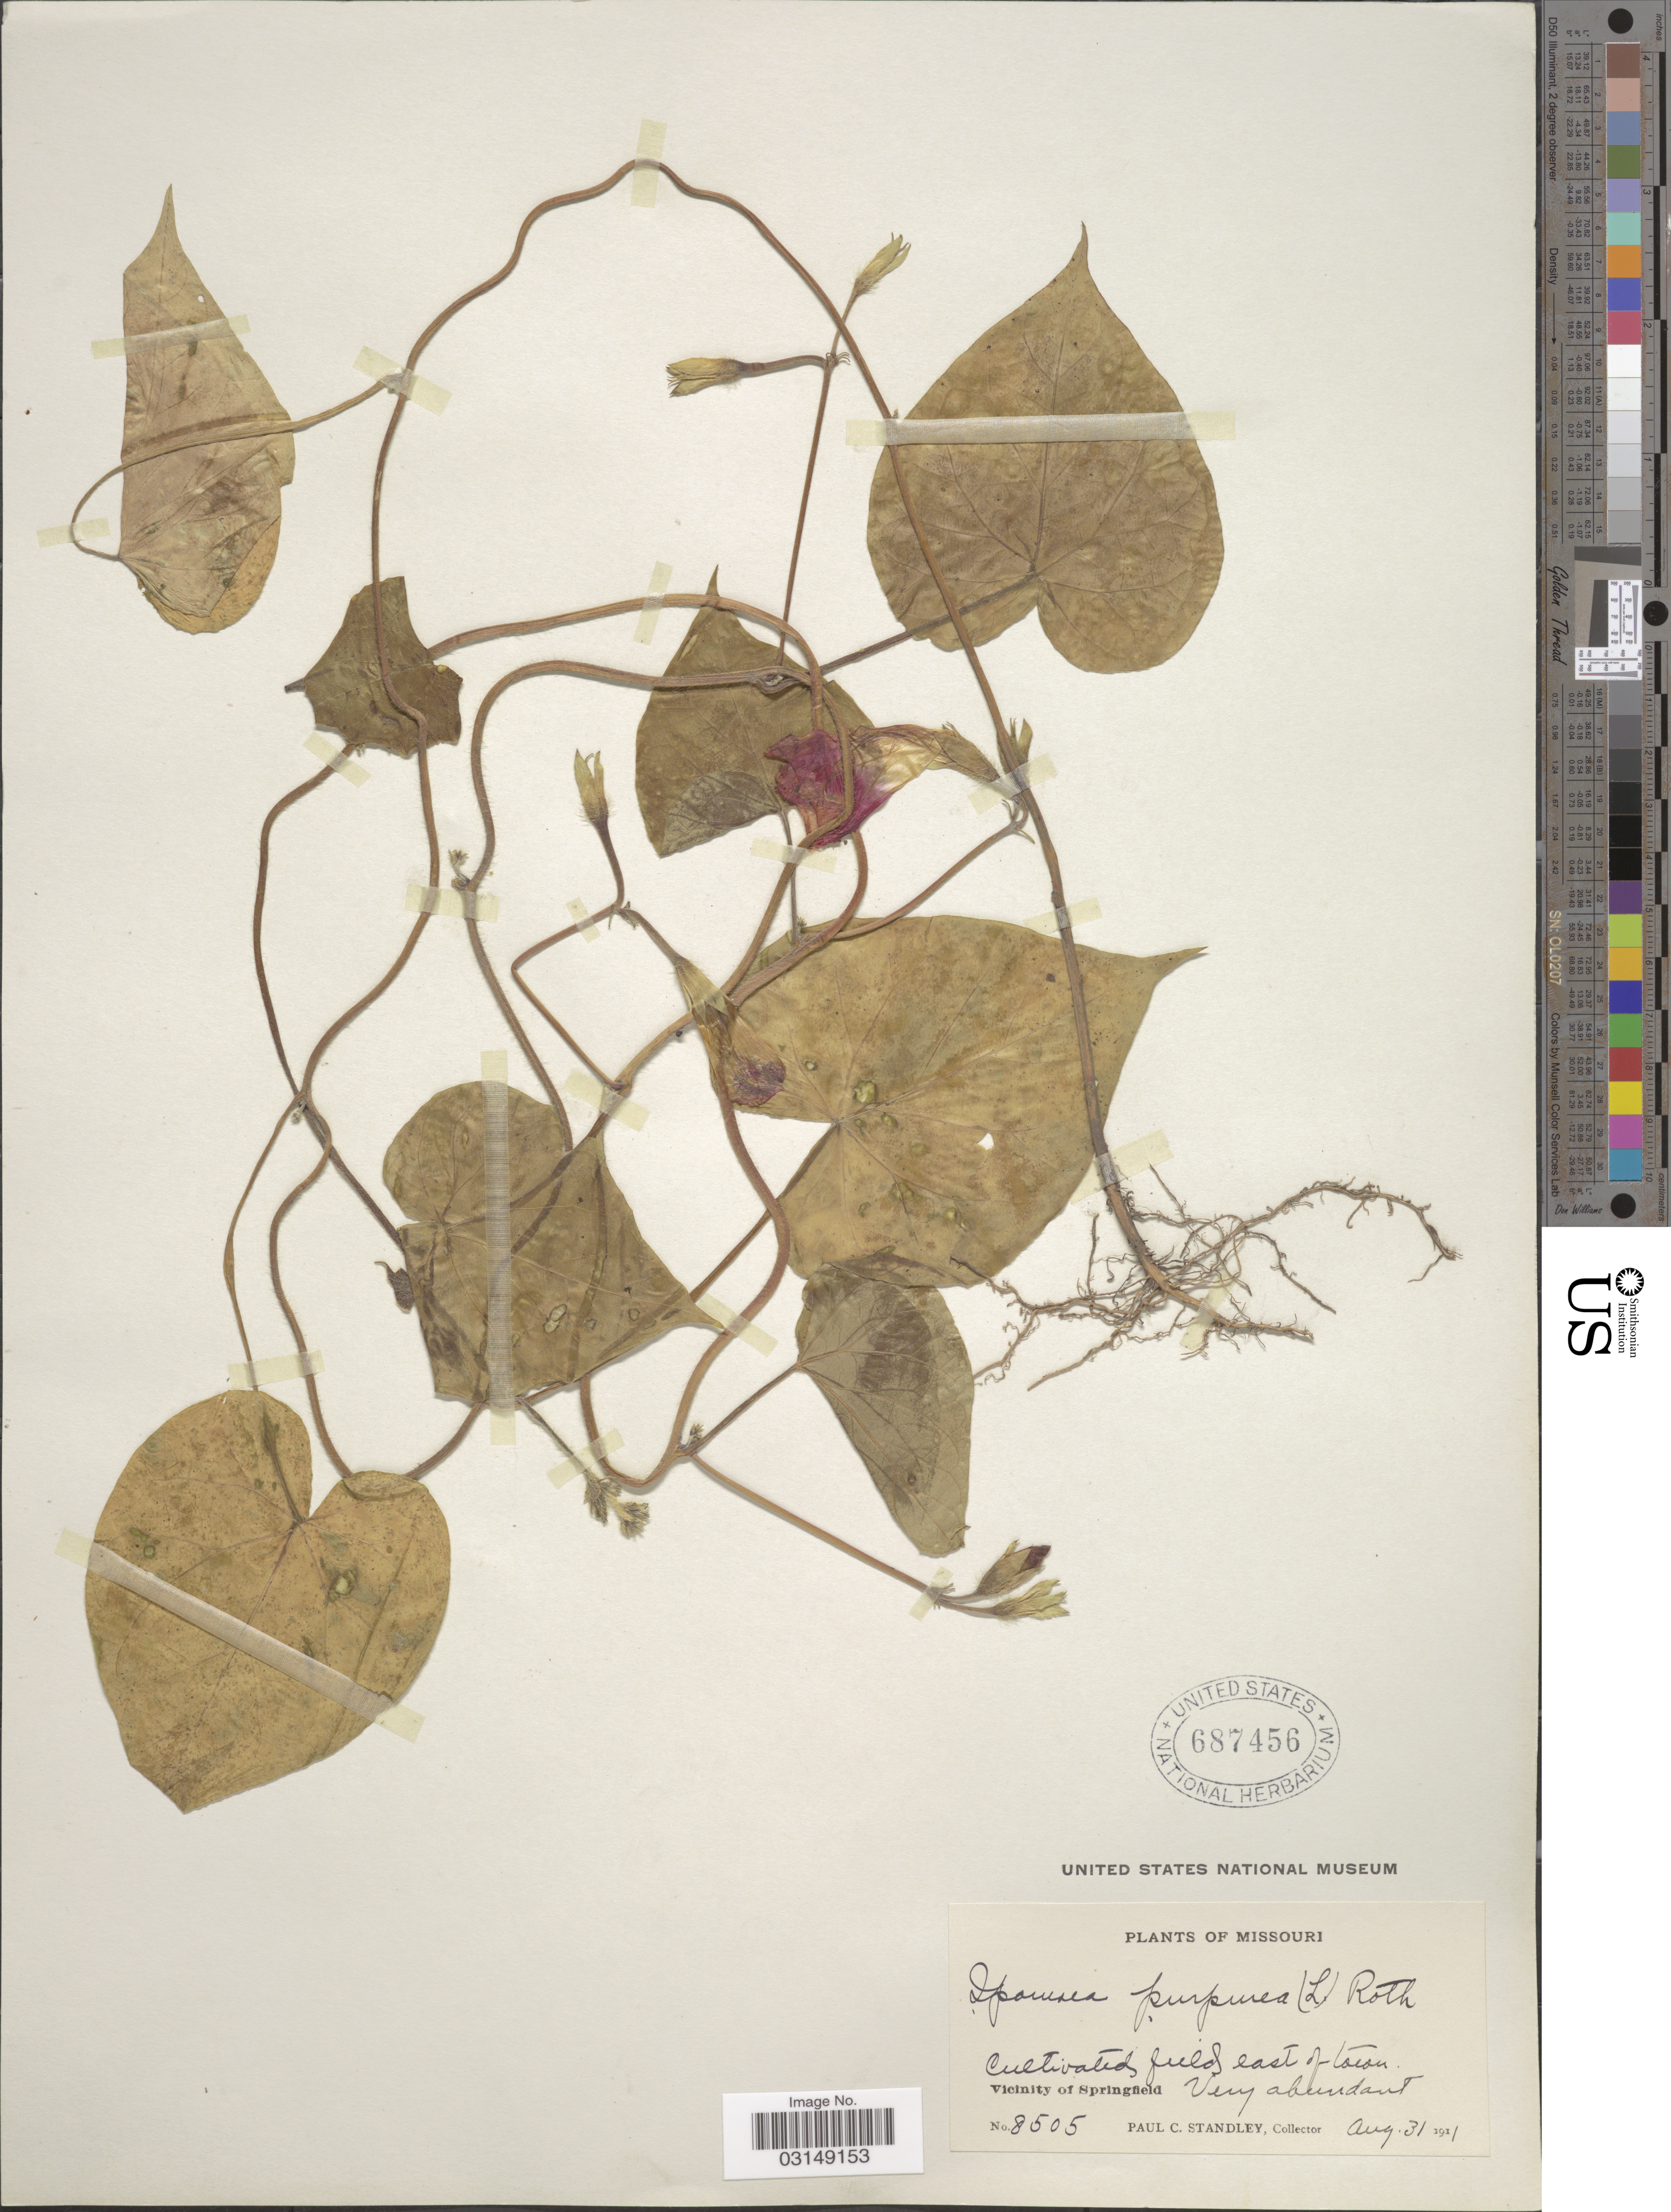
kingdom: Plantae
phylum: Tracheophyta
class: Magnoliopsida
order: Solanales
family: Convolvulaceae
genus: Ipomoea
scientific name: Ipomoea purpurea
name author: (L.) Roth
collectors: P. C. Standley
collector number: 8505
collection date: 1911-08-31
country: United States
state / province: Missouri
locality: East of town. Vicinity of Springfield.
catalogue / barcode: US 687456